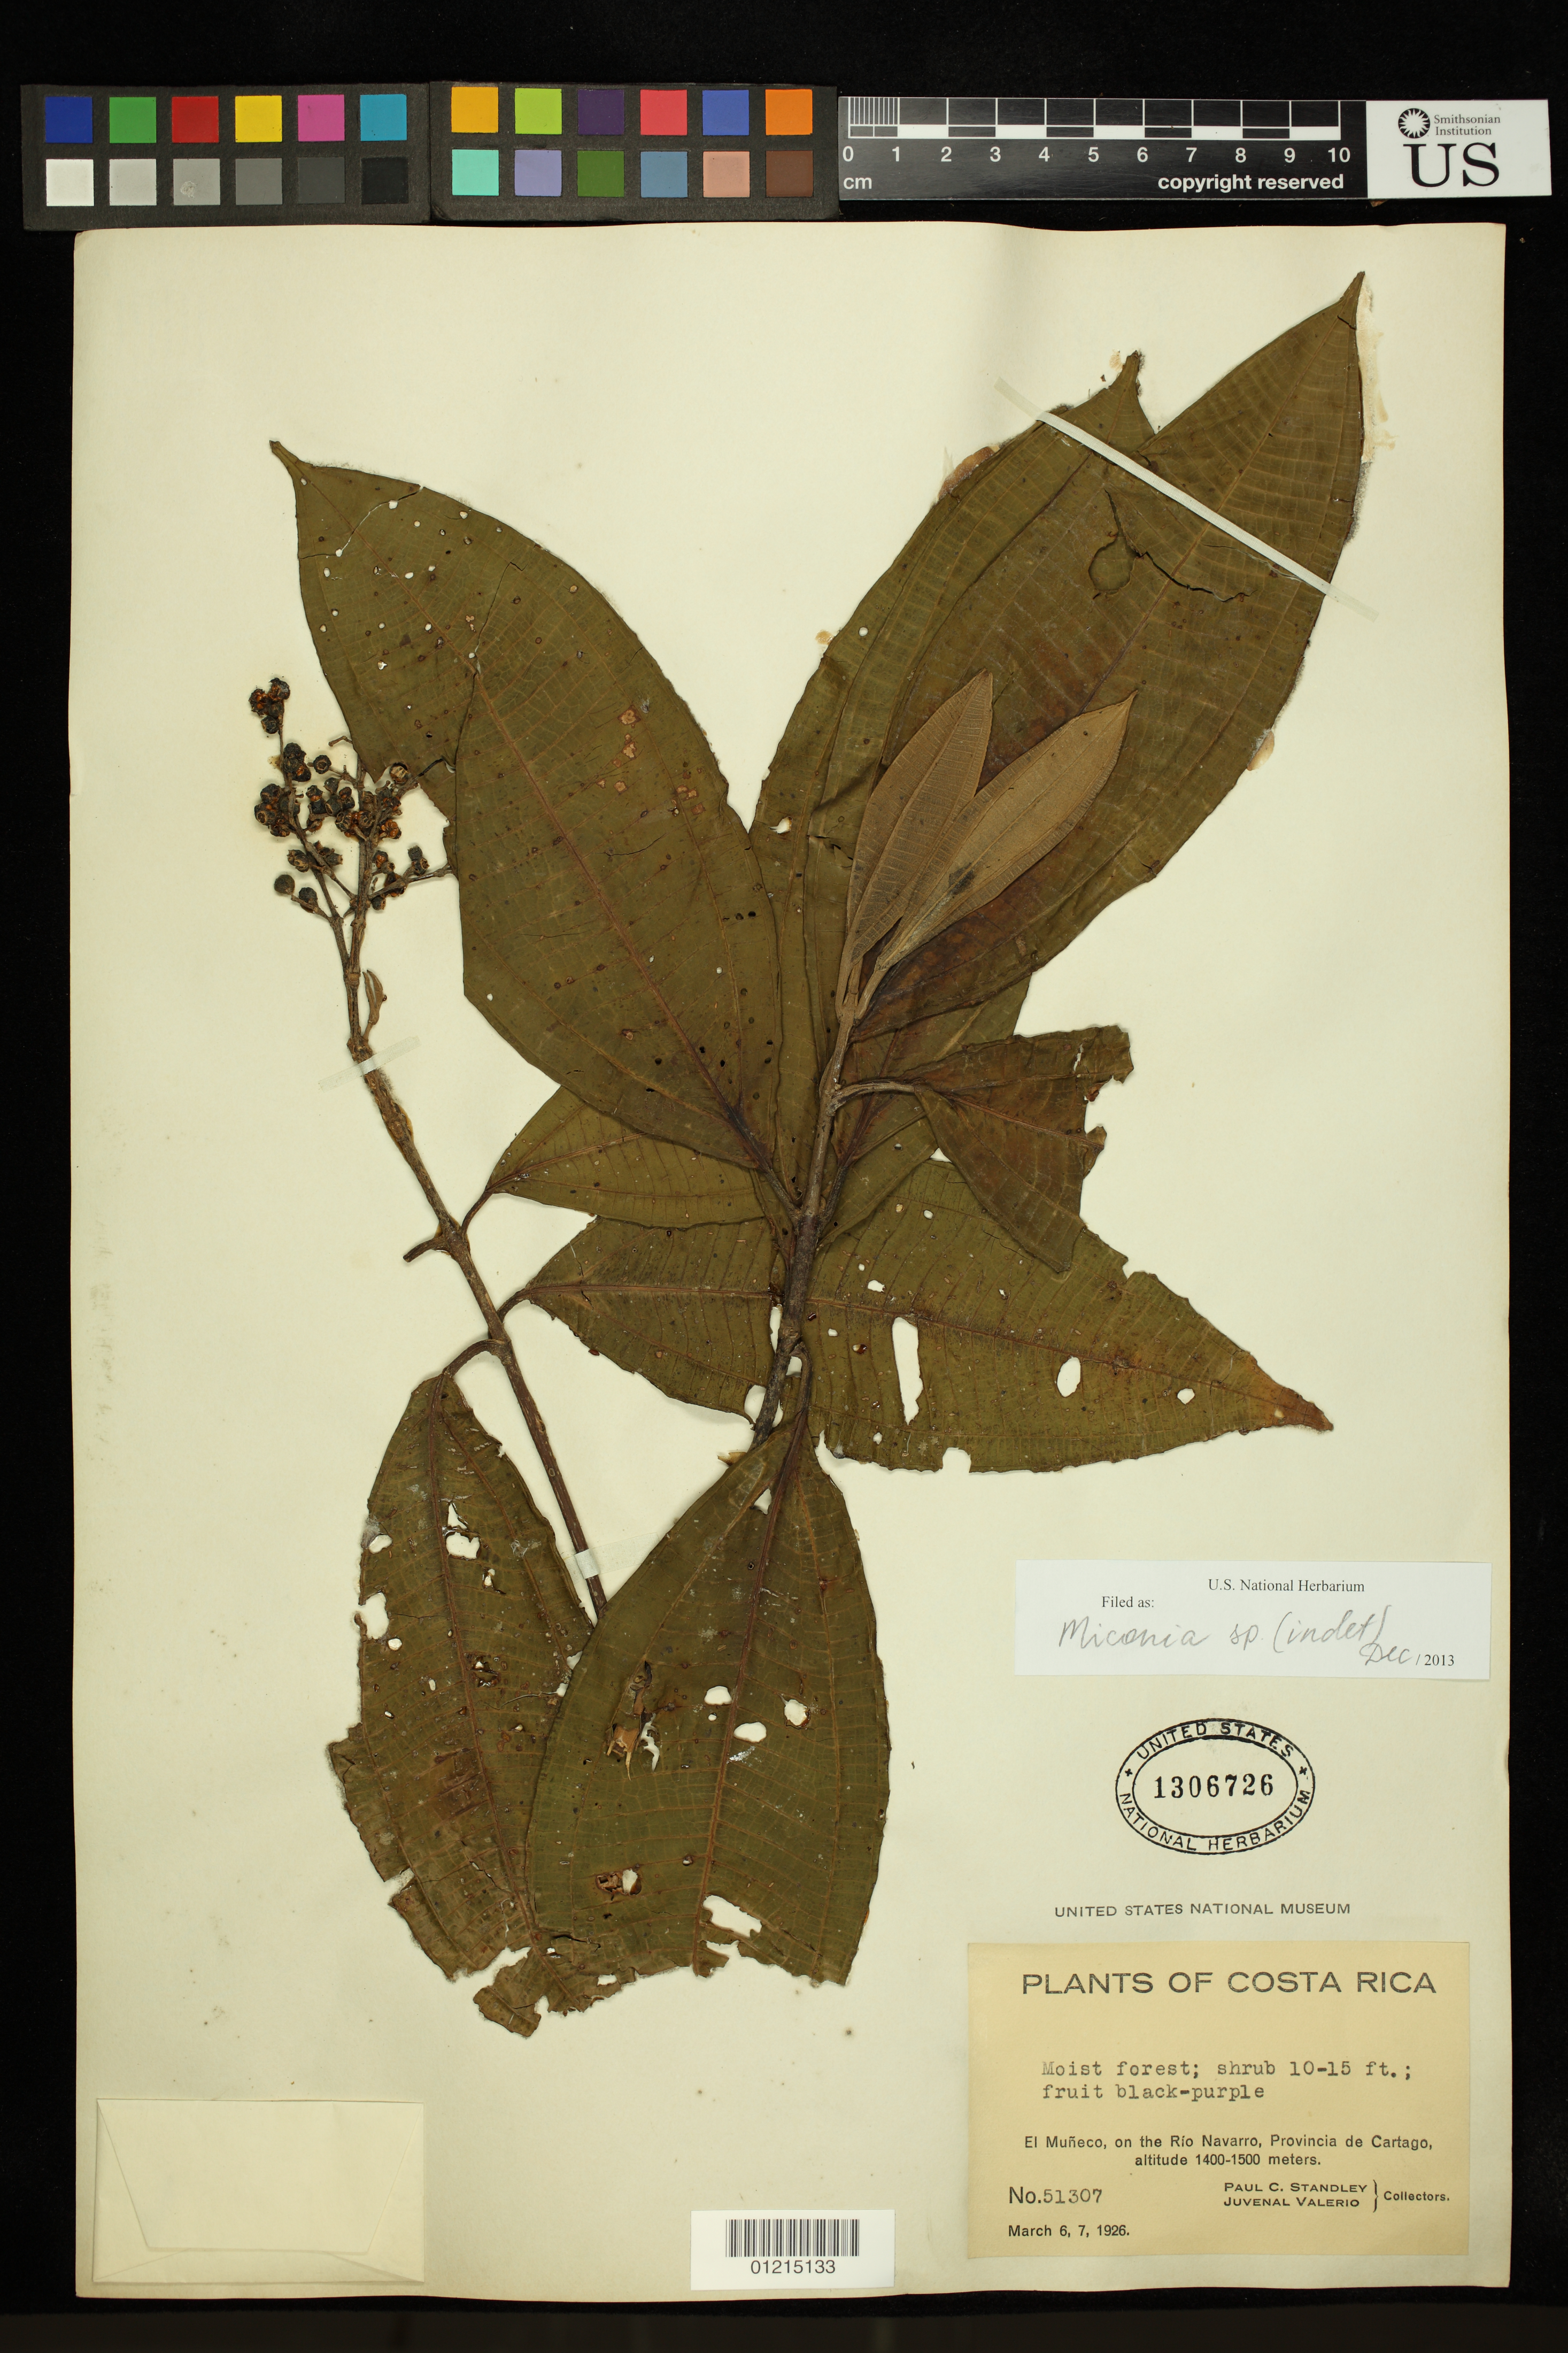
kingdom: Plantae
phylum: Tracheophyta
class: Magnoliopsida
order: Myrtales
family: Melastomataceae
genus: Miconia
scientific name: Miconia sp.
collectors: P. C. Standley & R. Torres Rojas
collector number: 51307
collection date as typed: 06 Mar 1926 and 07 Mar 1926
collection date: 1926-03-06,1926-03-07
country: Costa Rica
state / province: Cartago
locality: El Muneco, on Rio Navarro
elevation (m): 1400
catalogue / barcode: US 1306726